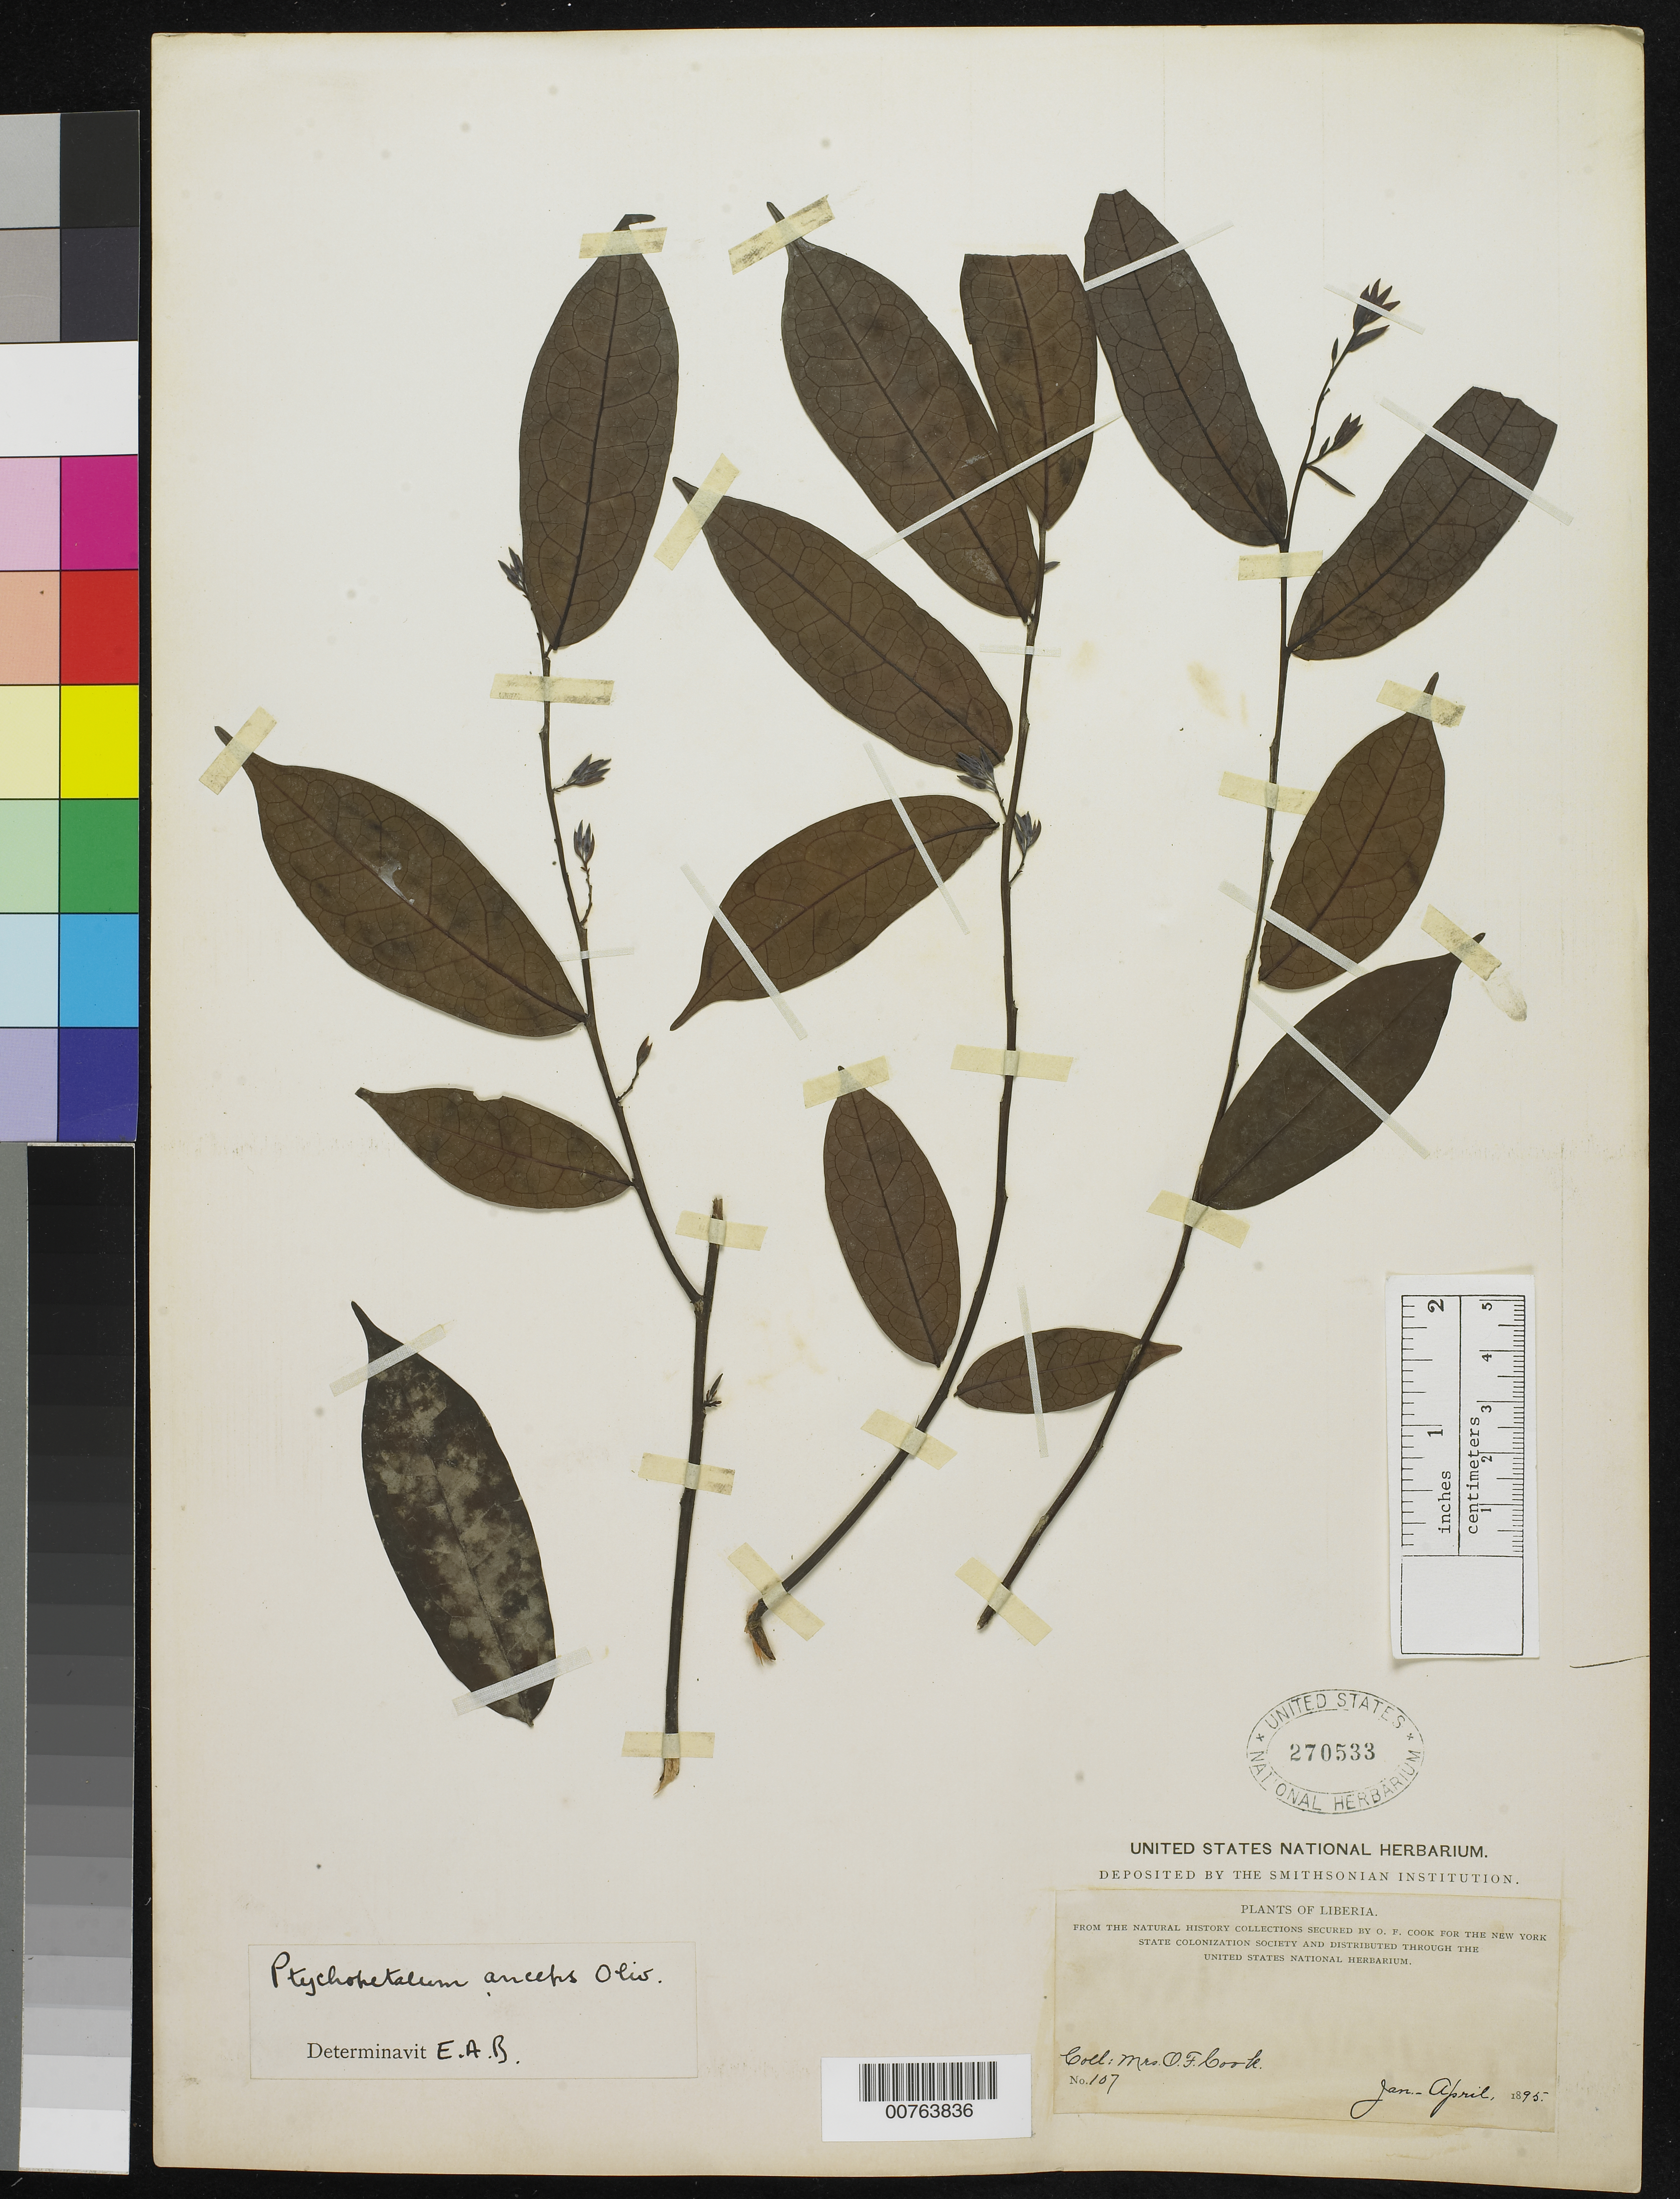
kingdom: Plantae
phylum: Tracheophyta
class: Magnoliopsida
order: Santalales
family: Olacaceae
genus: Ptychopetalum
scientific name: Ptychopetalum anceps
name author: Oliv.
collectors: Alice C. Cook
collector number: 107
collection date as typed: Jan 1895 to -- Apr 1895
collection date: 1895-01/1895-04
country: Liberia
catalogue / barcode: US 270533